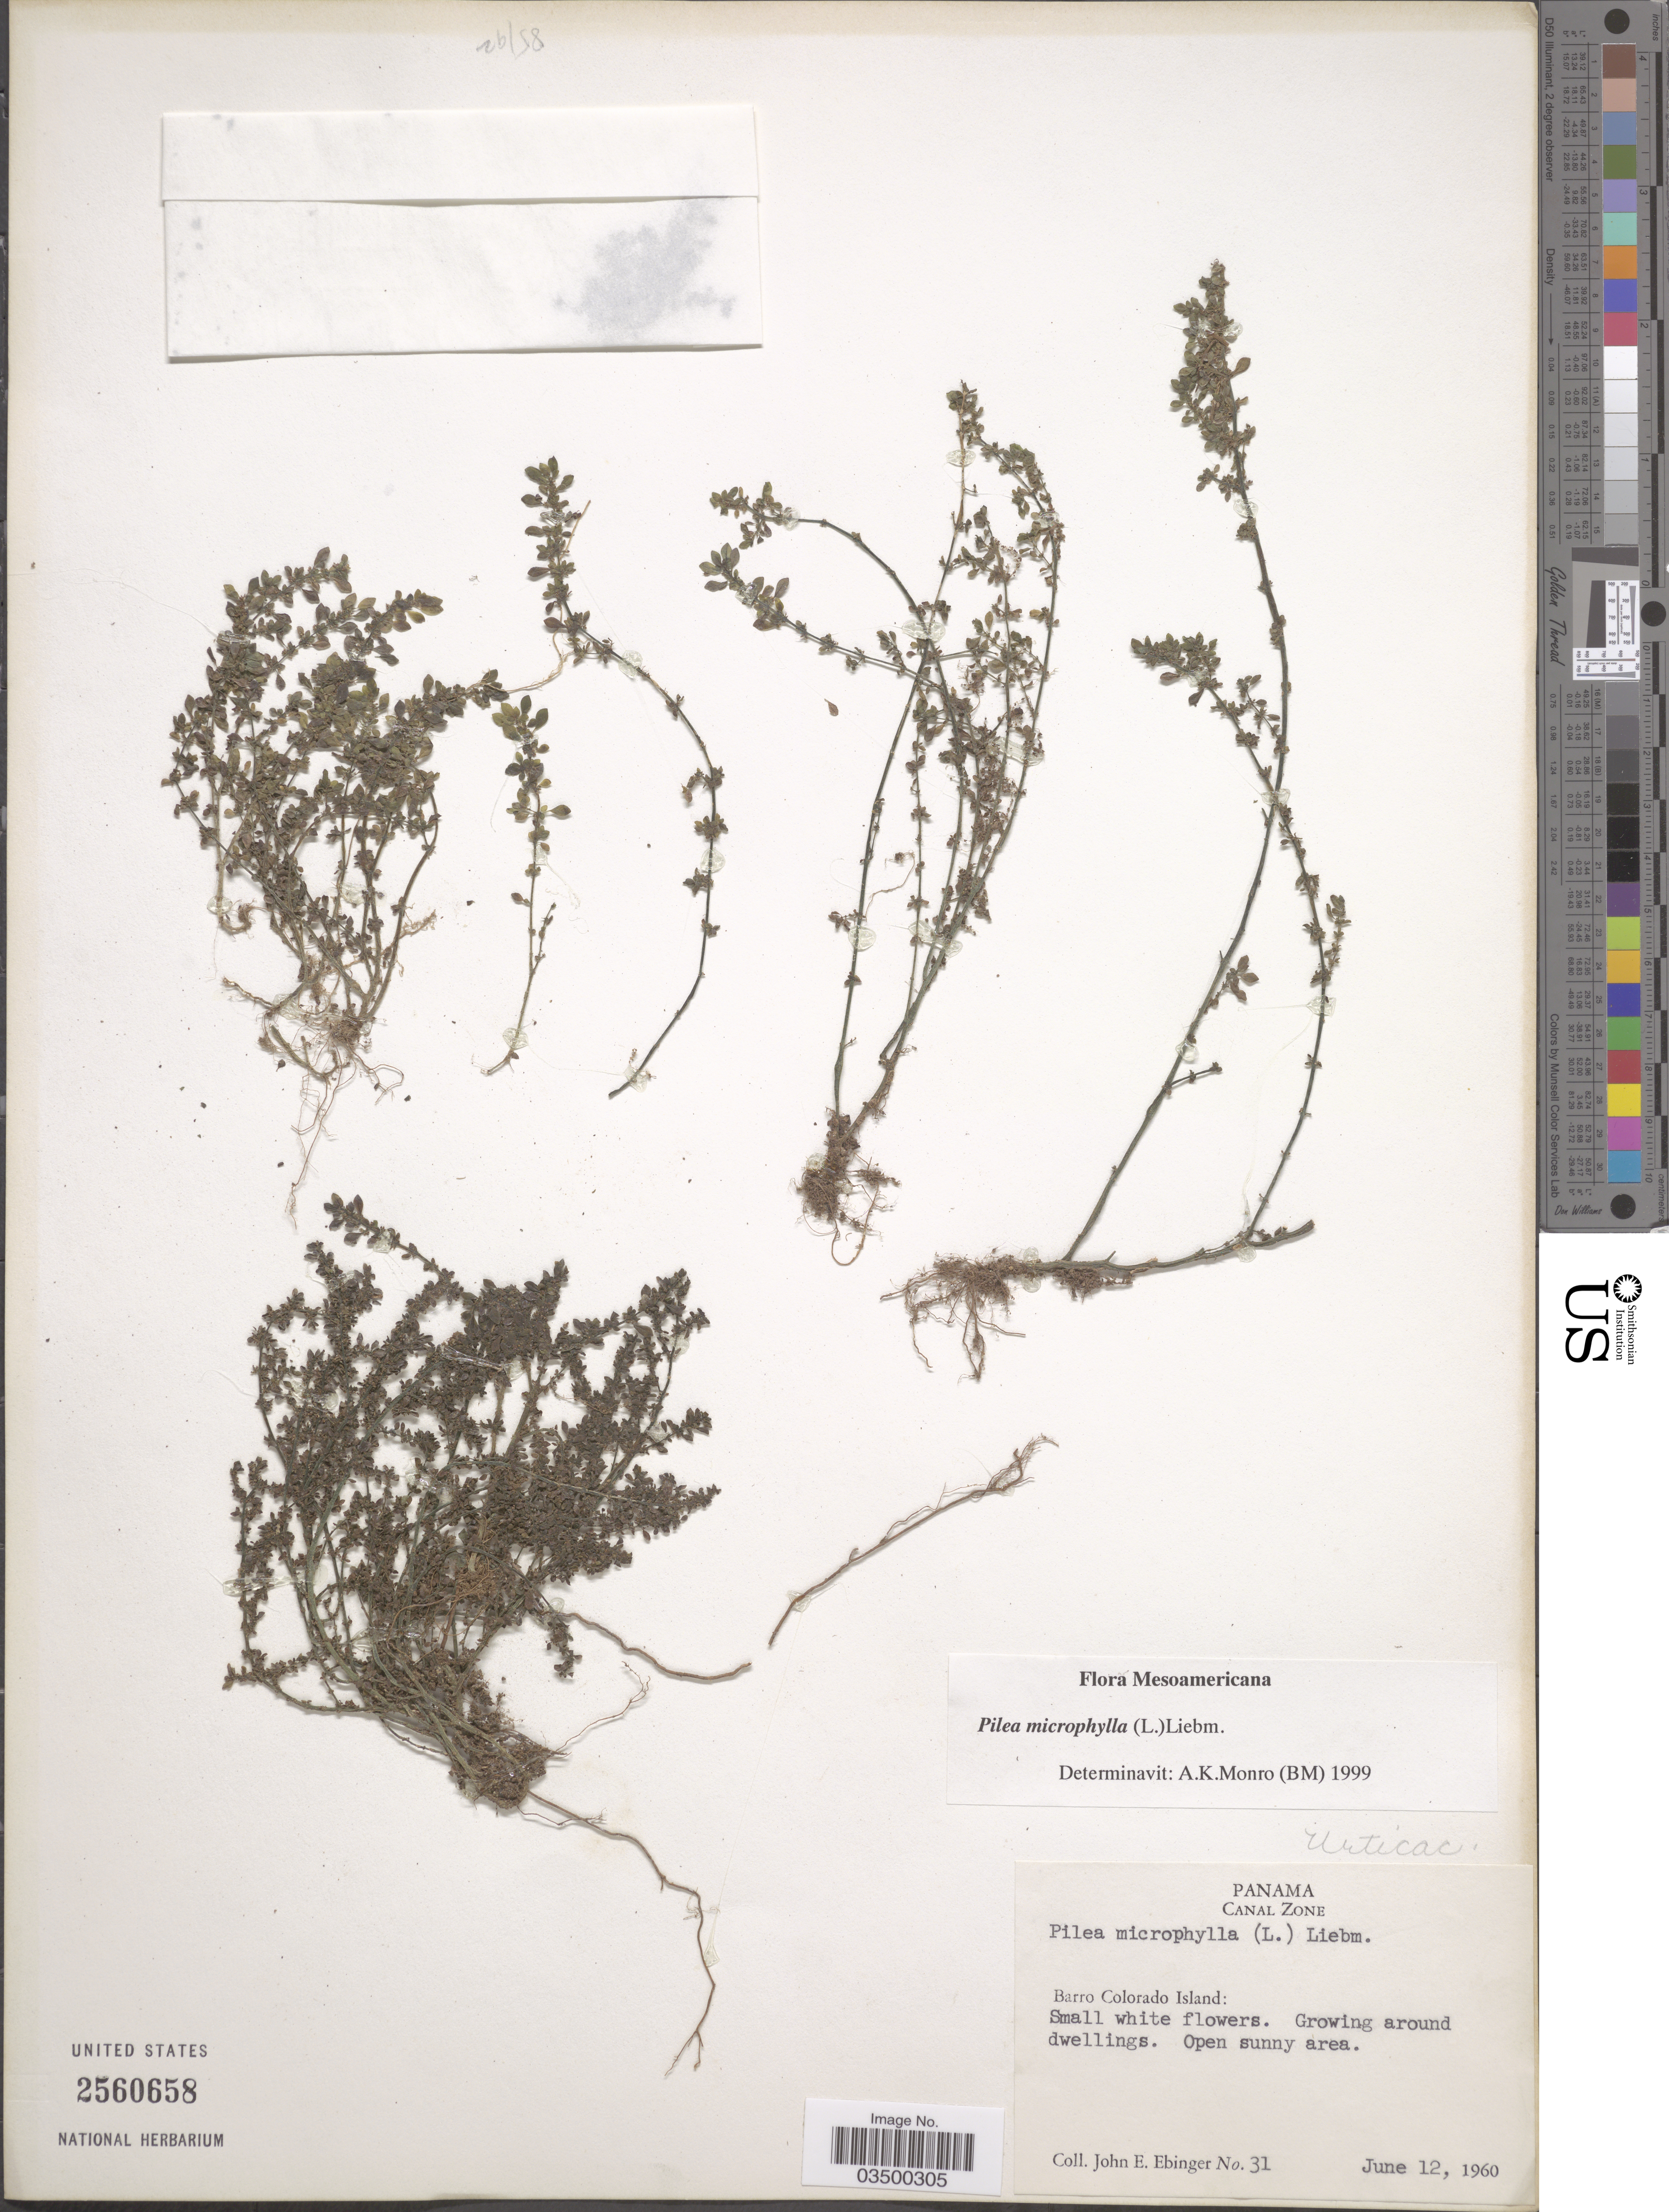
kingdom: Plantae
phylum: Tracheophyta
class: Magnoliopsida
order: Rosales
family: Urticaceae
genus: Pilea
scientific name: Pilea microphylla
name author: (L.) Liebm.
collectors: J. Ebinger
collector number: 31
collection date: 1960-06-12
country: Panama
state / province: Panamá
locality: Canal Zone. Barro Colorado Island.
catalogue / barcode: US 2560658